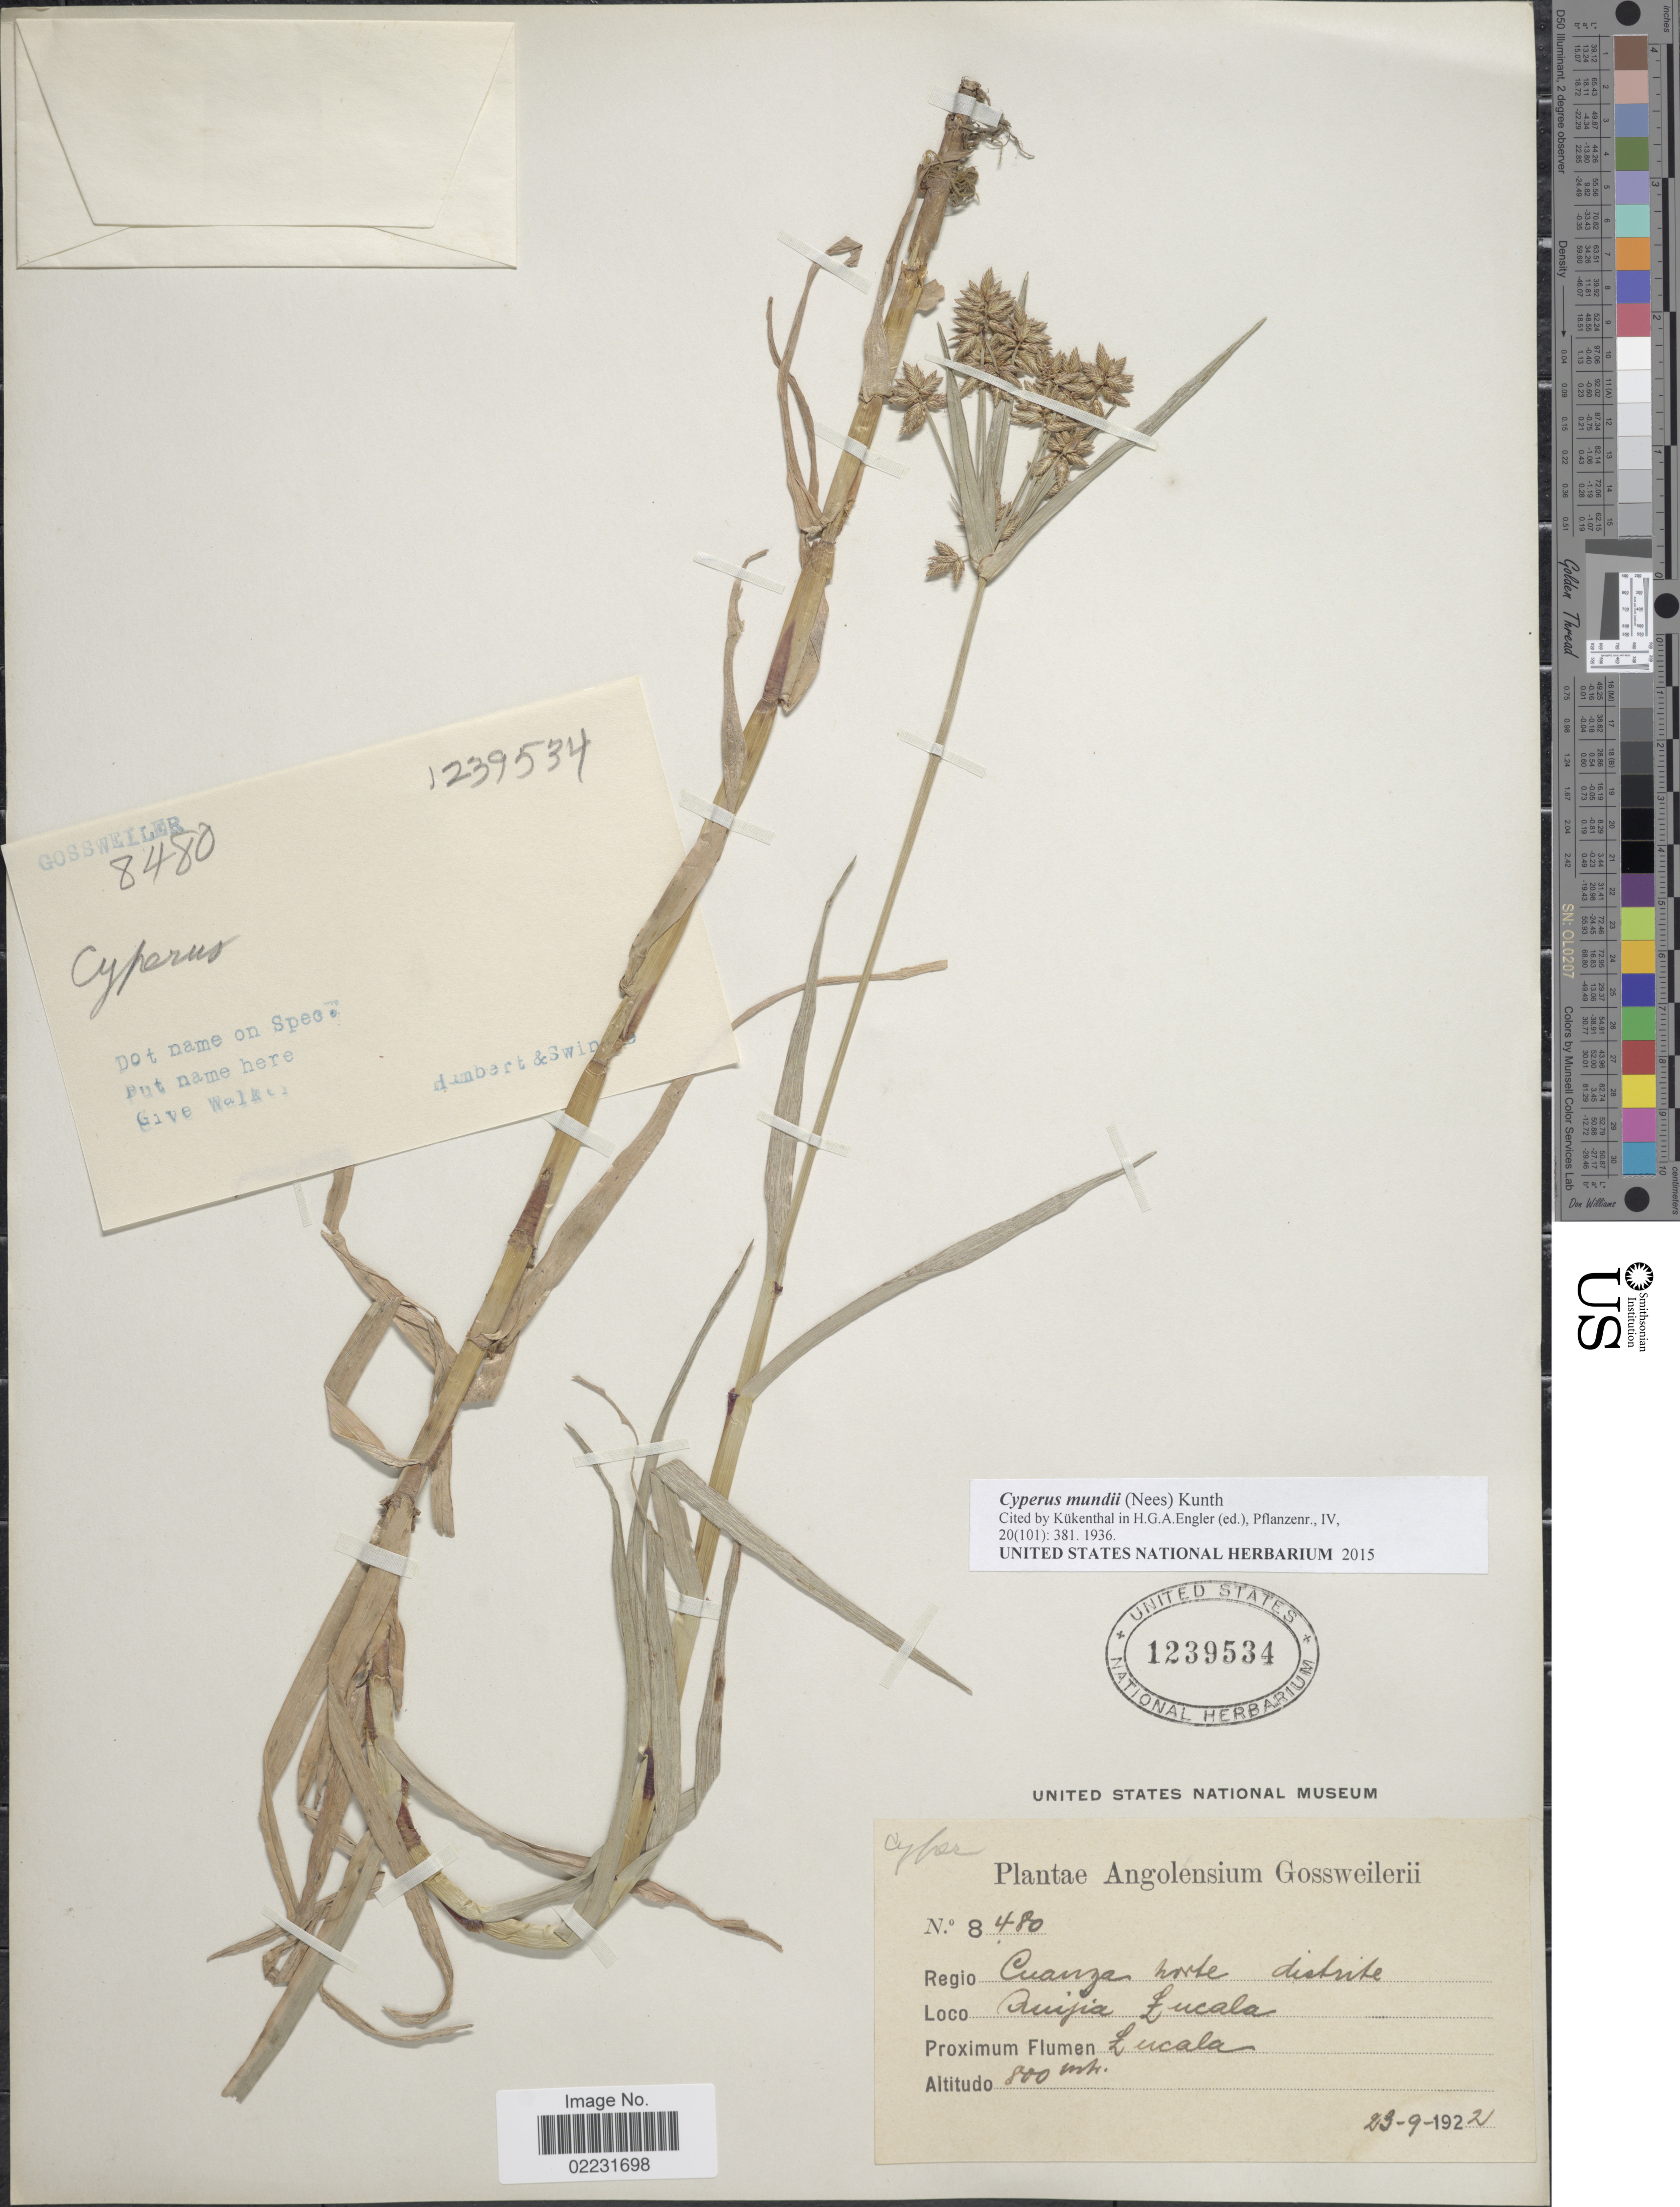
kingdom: Plantae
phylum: Tracheophyta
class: Liliopsida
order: Poales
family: Cyperaceae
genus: Cyperus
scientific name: Cyperus mundtii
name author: (Nees) Kunth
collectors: -. Gossweiler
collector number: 8480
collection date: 1922-09-23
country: Angola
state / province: Cuanza Norte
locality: Quijia Lucala, Lucala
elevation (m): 800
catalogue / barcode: US 1239534